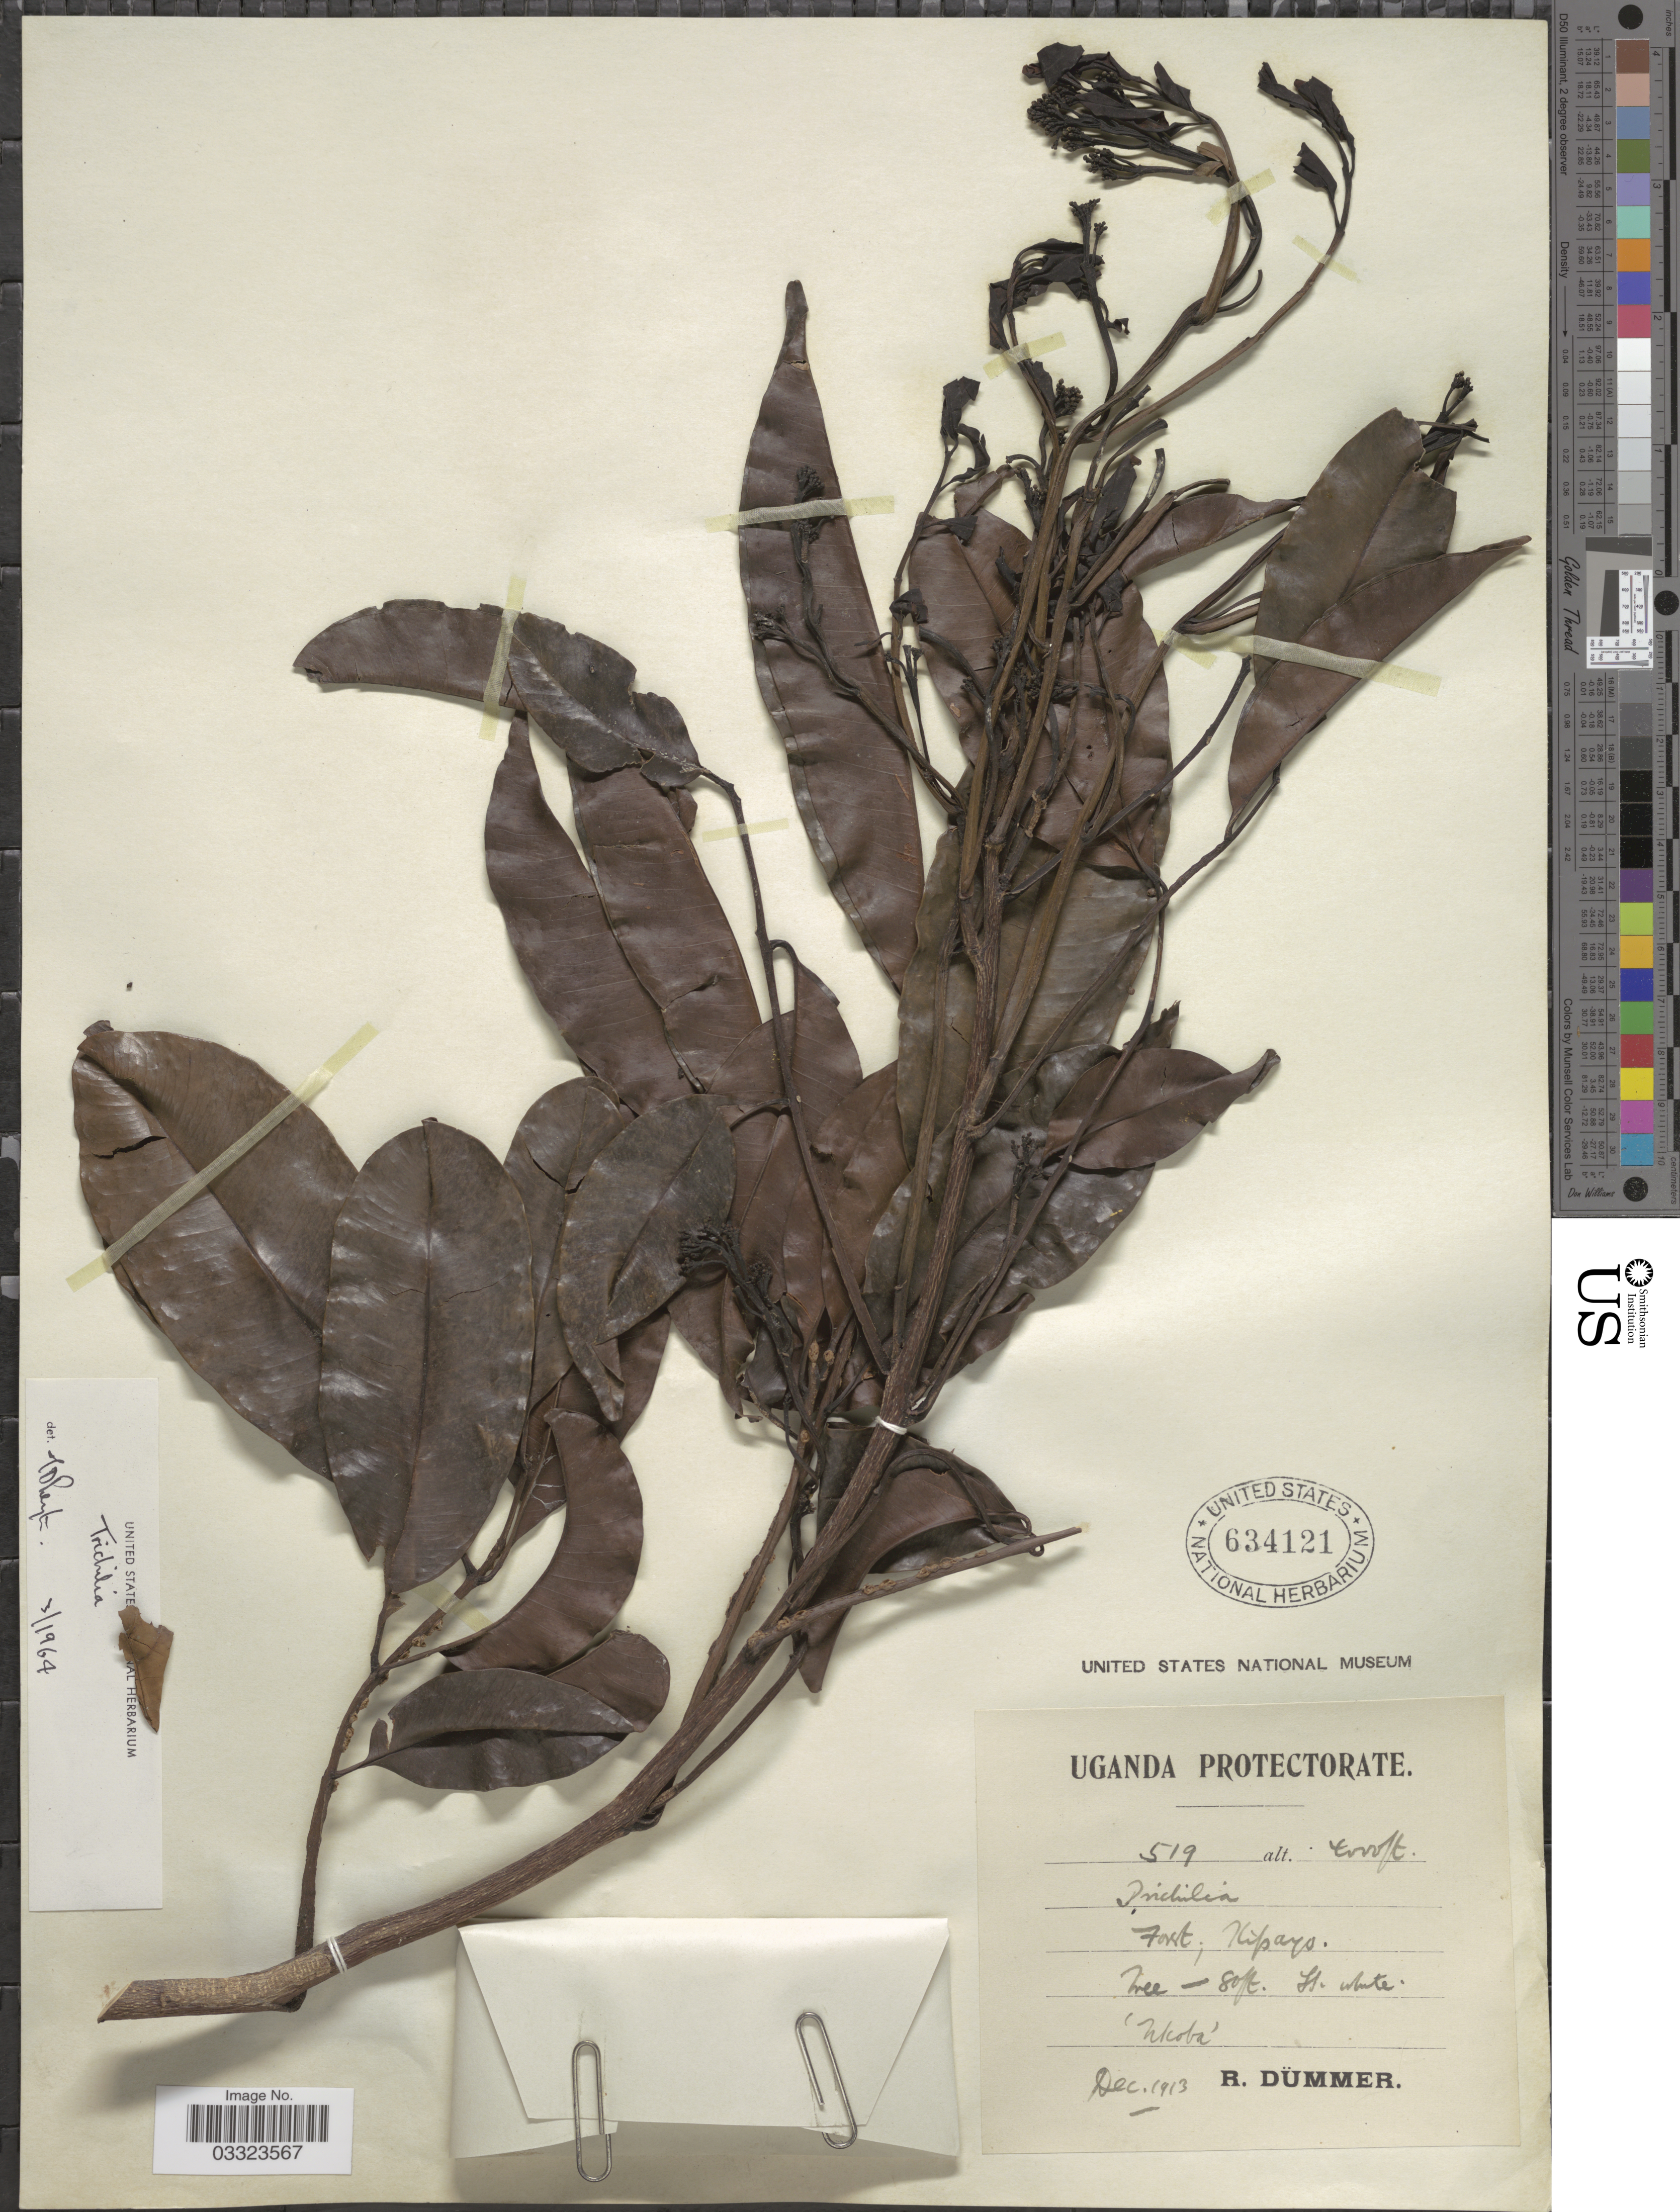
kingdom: Plantae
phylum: Tracheophyta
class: Magnoliopsida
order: Sapindales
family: Meliaceae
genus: Trichilia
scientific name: Trichilia sp.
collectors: R. Dümmer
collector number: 519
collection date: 1913-12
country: Uganda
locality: Uganda Protectorate. Kipayo.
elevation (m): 1219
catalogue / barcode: US 634121